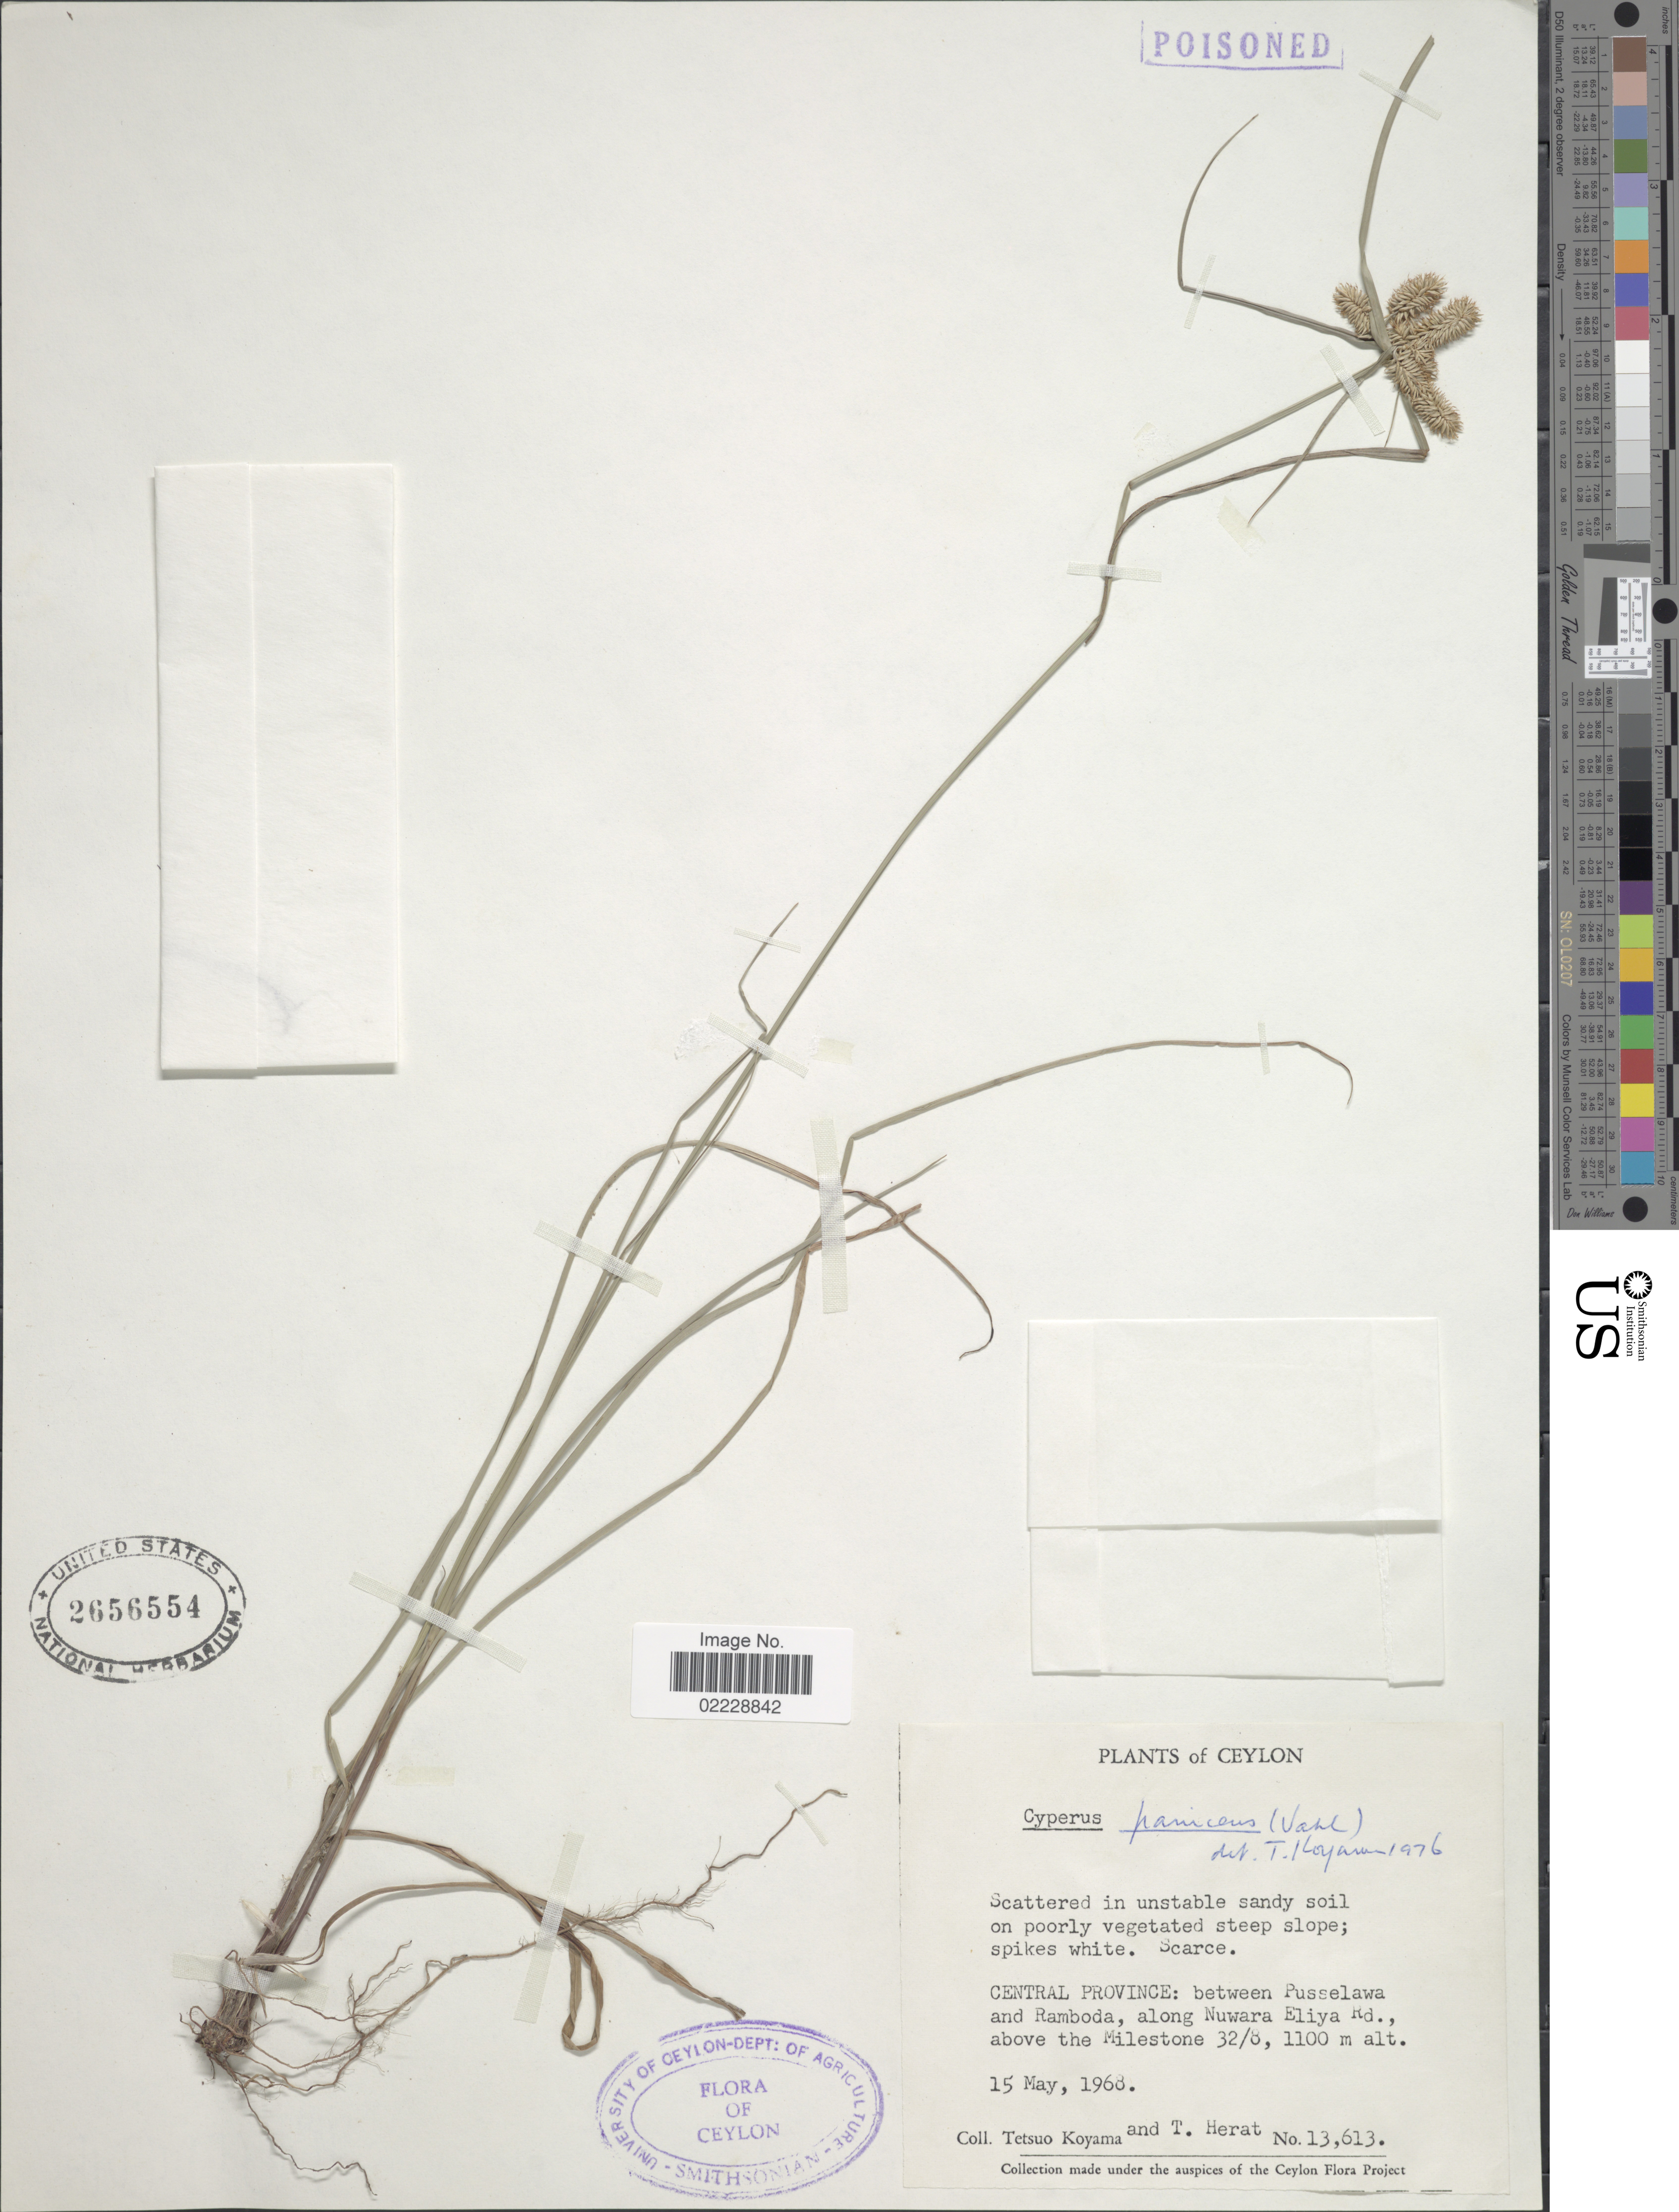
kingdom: Plantae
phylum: Tracheophyta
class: Liliopsida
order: Poales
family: Cyperaceae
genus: Cyperus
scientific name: Cyperus paniceus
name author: (Rottb.) Boeckeler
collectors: T. Koyama & T. Herat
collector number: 13613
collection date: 1968-05-15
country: Sri Lanka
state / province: Central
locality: Ceylon, Between Pusselawa and Ramboda, along Nuwara Eliya Rd., above the Milestone 32/8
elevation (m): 1100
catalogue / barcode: US 2656554